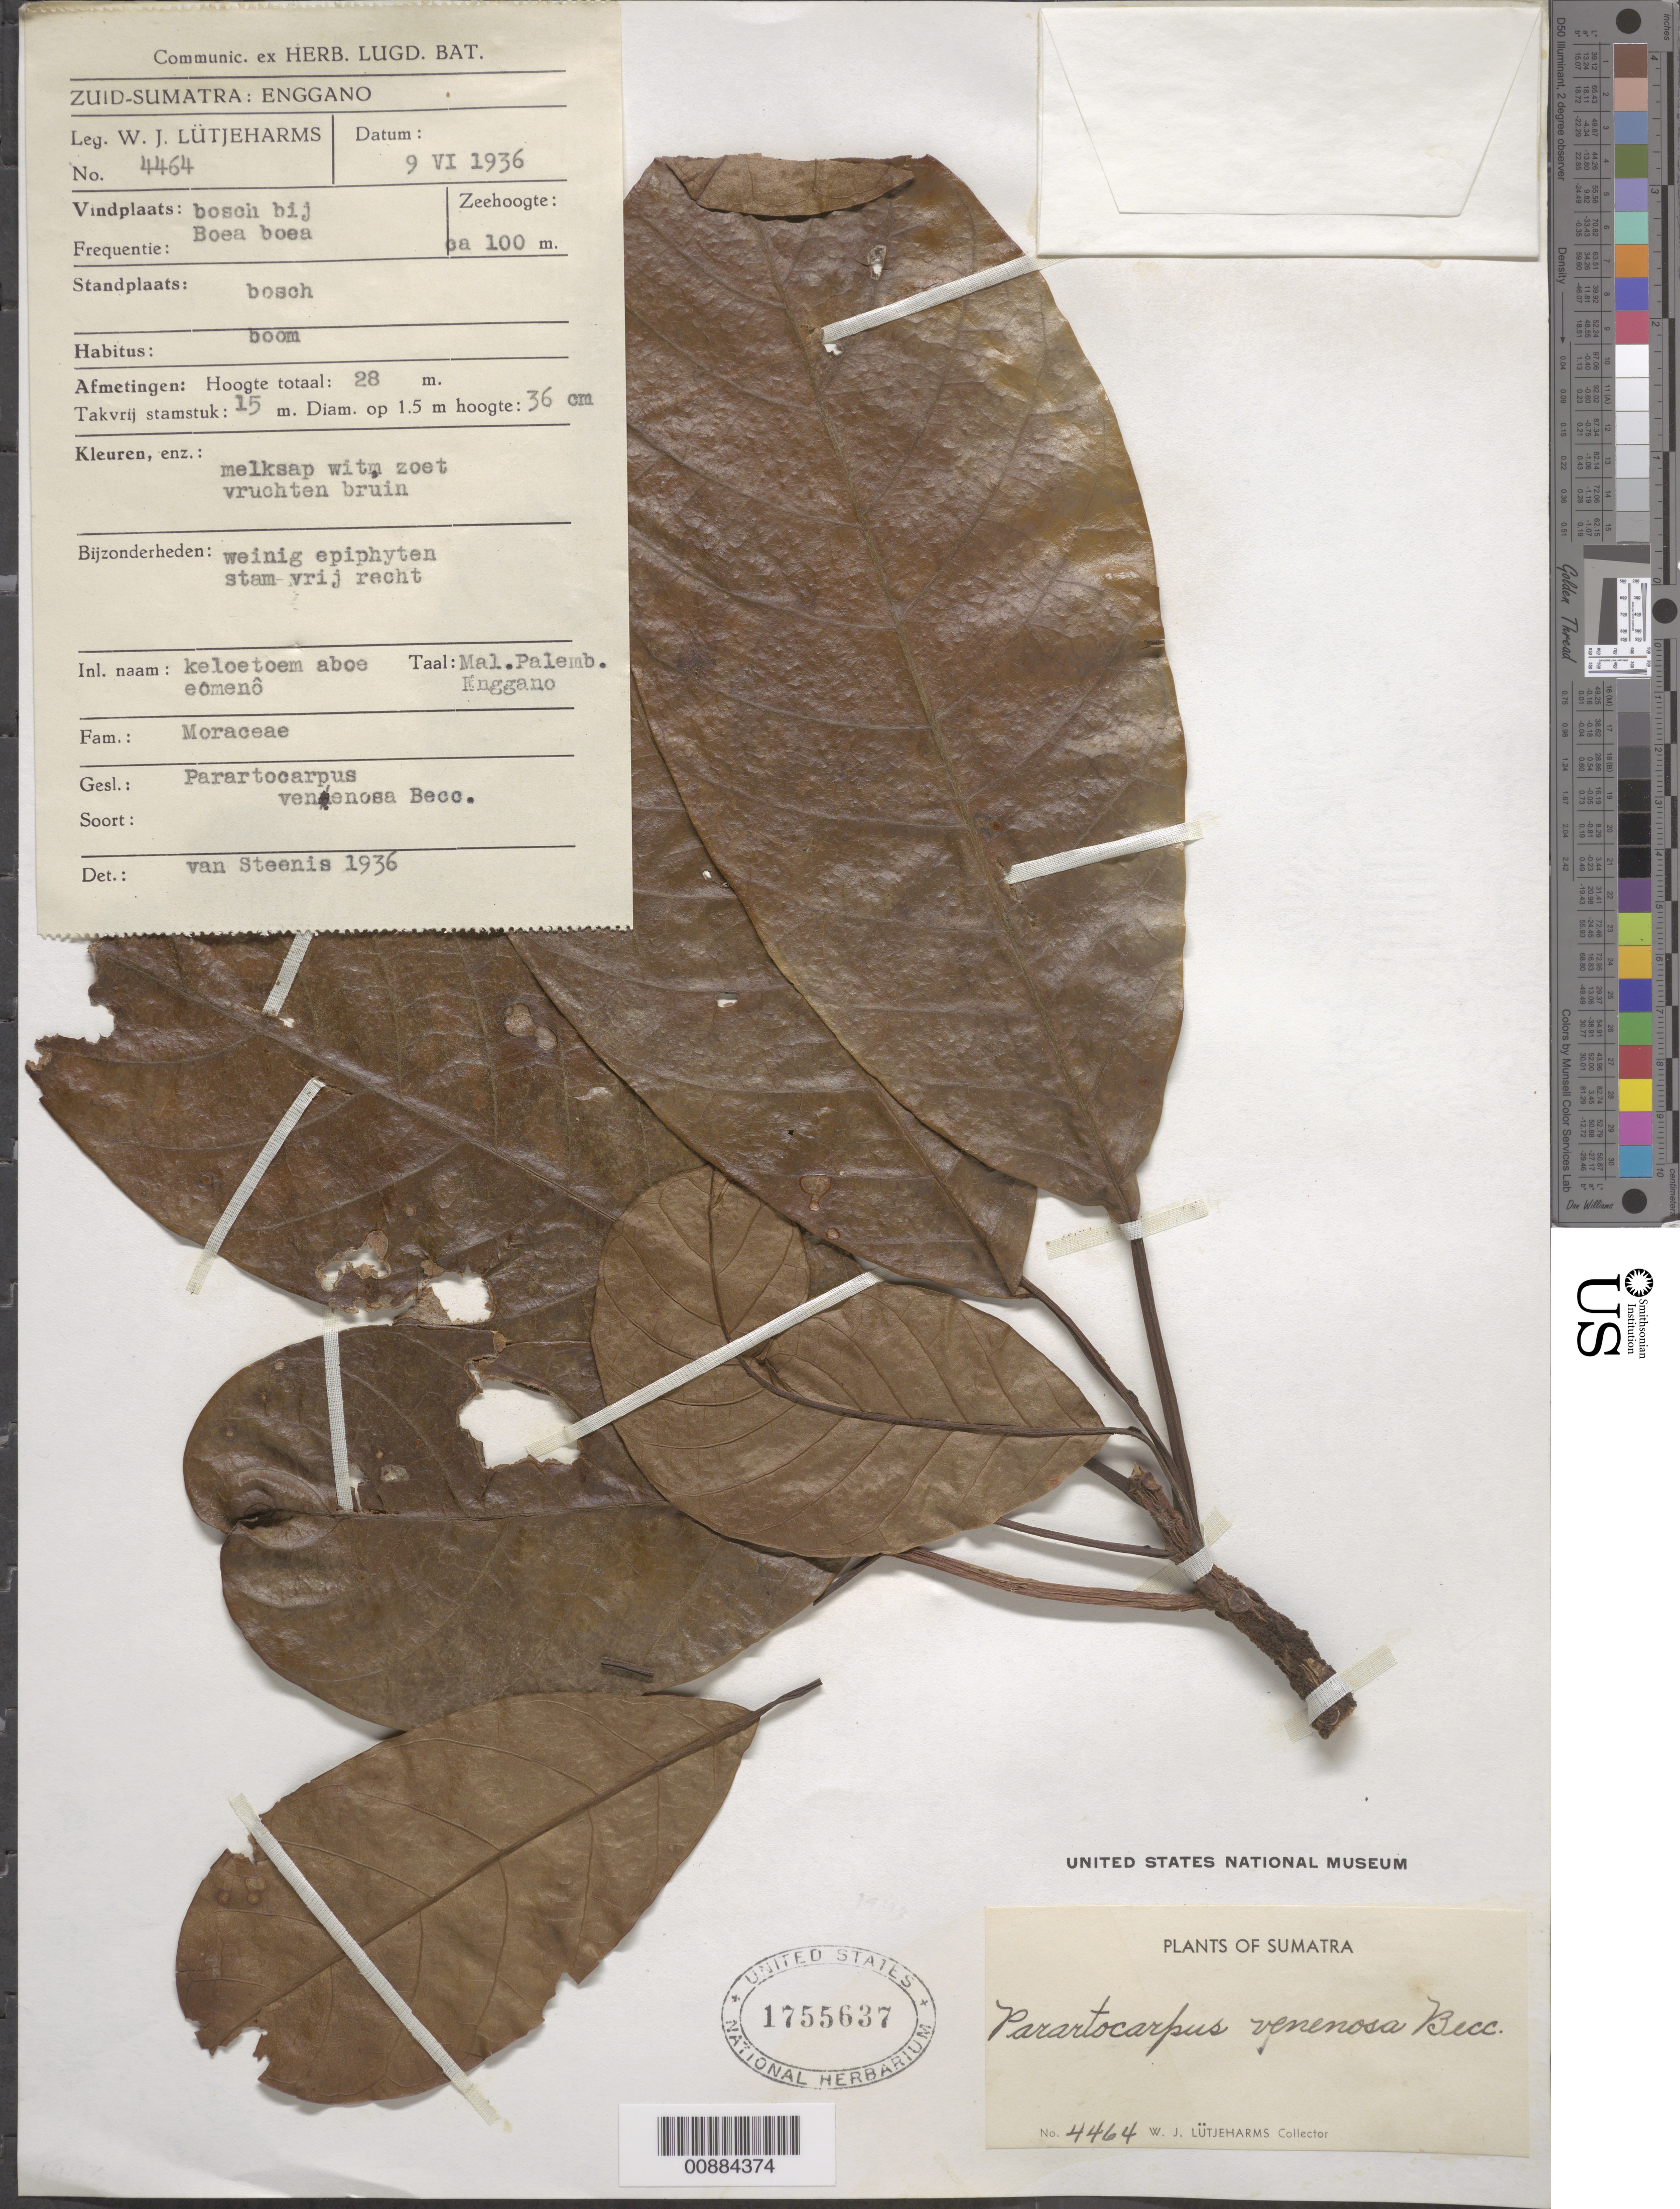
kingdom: Plantae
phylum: Tracheophyta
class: Magnoliopsida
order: Rosales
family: Moraceae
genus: Parartocarpus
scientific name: Parartocarpus venenosus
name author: (Zoll. & Moritzi) Becc.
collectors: W. Lütjeharms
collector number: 4464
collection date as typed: Sep 1936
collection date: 1936-09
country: Indonesia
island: Enggano I.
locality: Zuid-Sumatra: Enggano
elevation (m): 100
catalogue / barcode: US 1755637